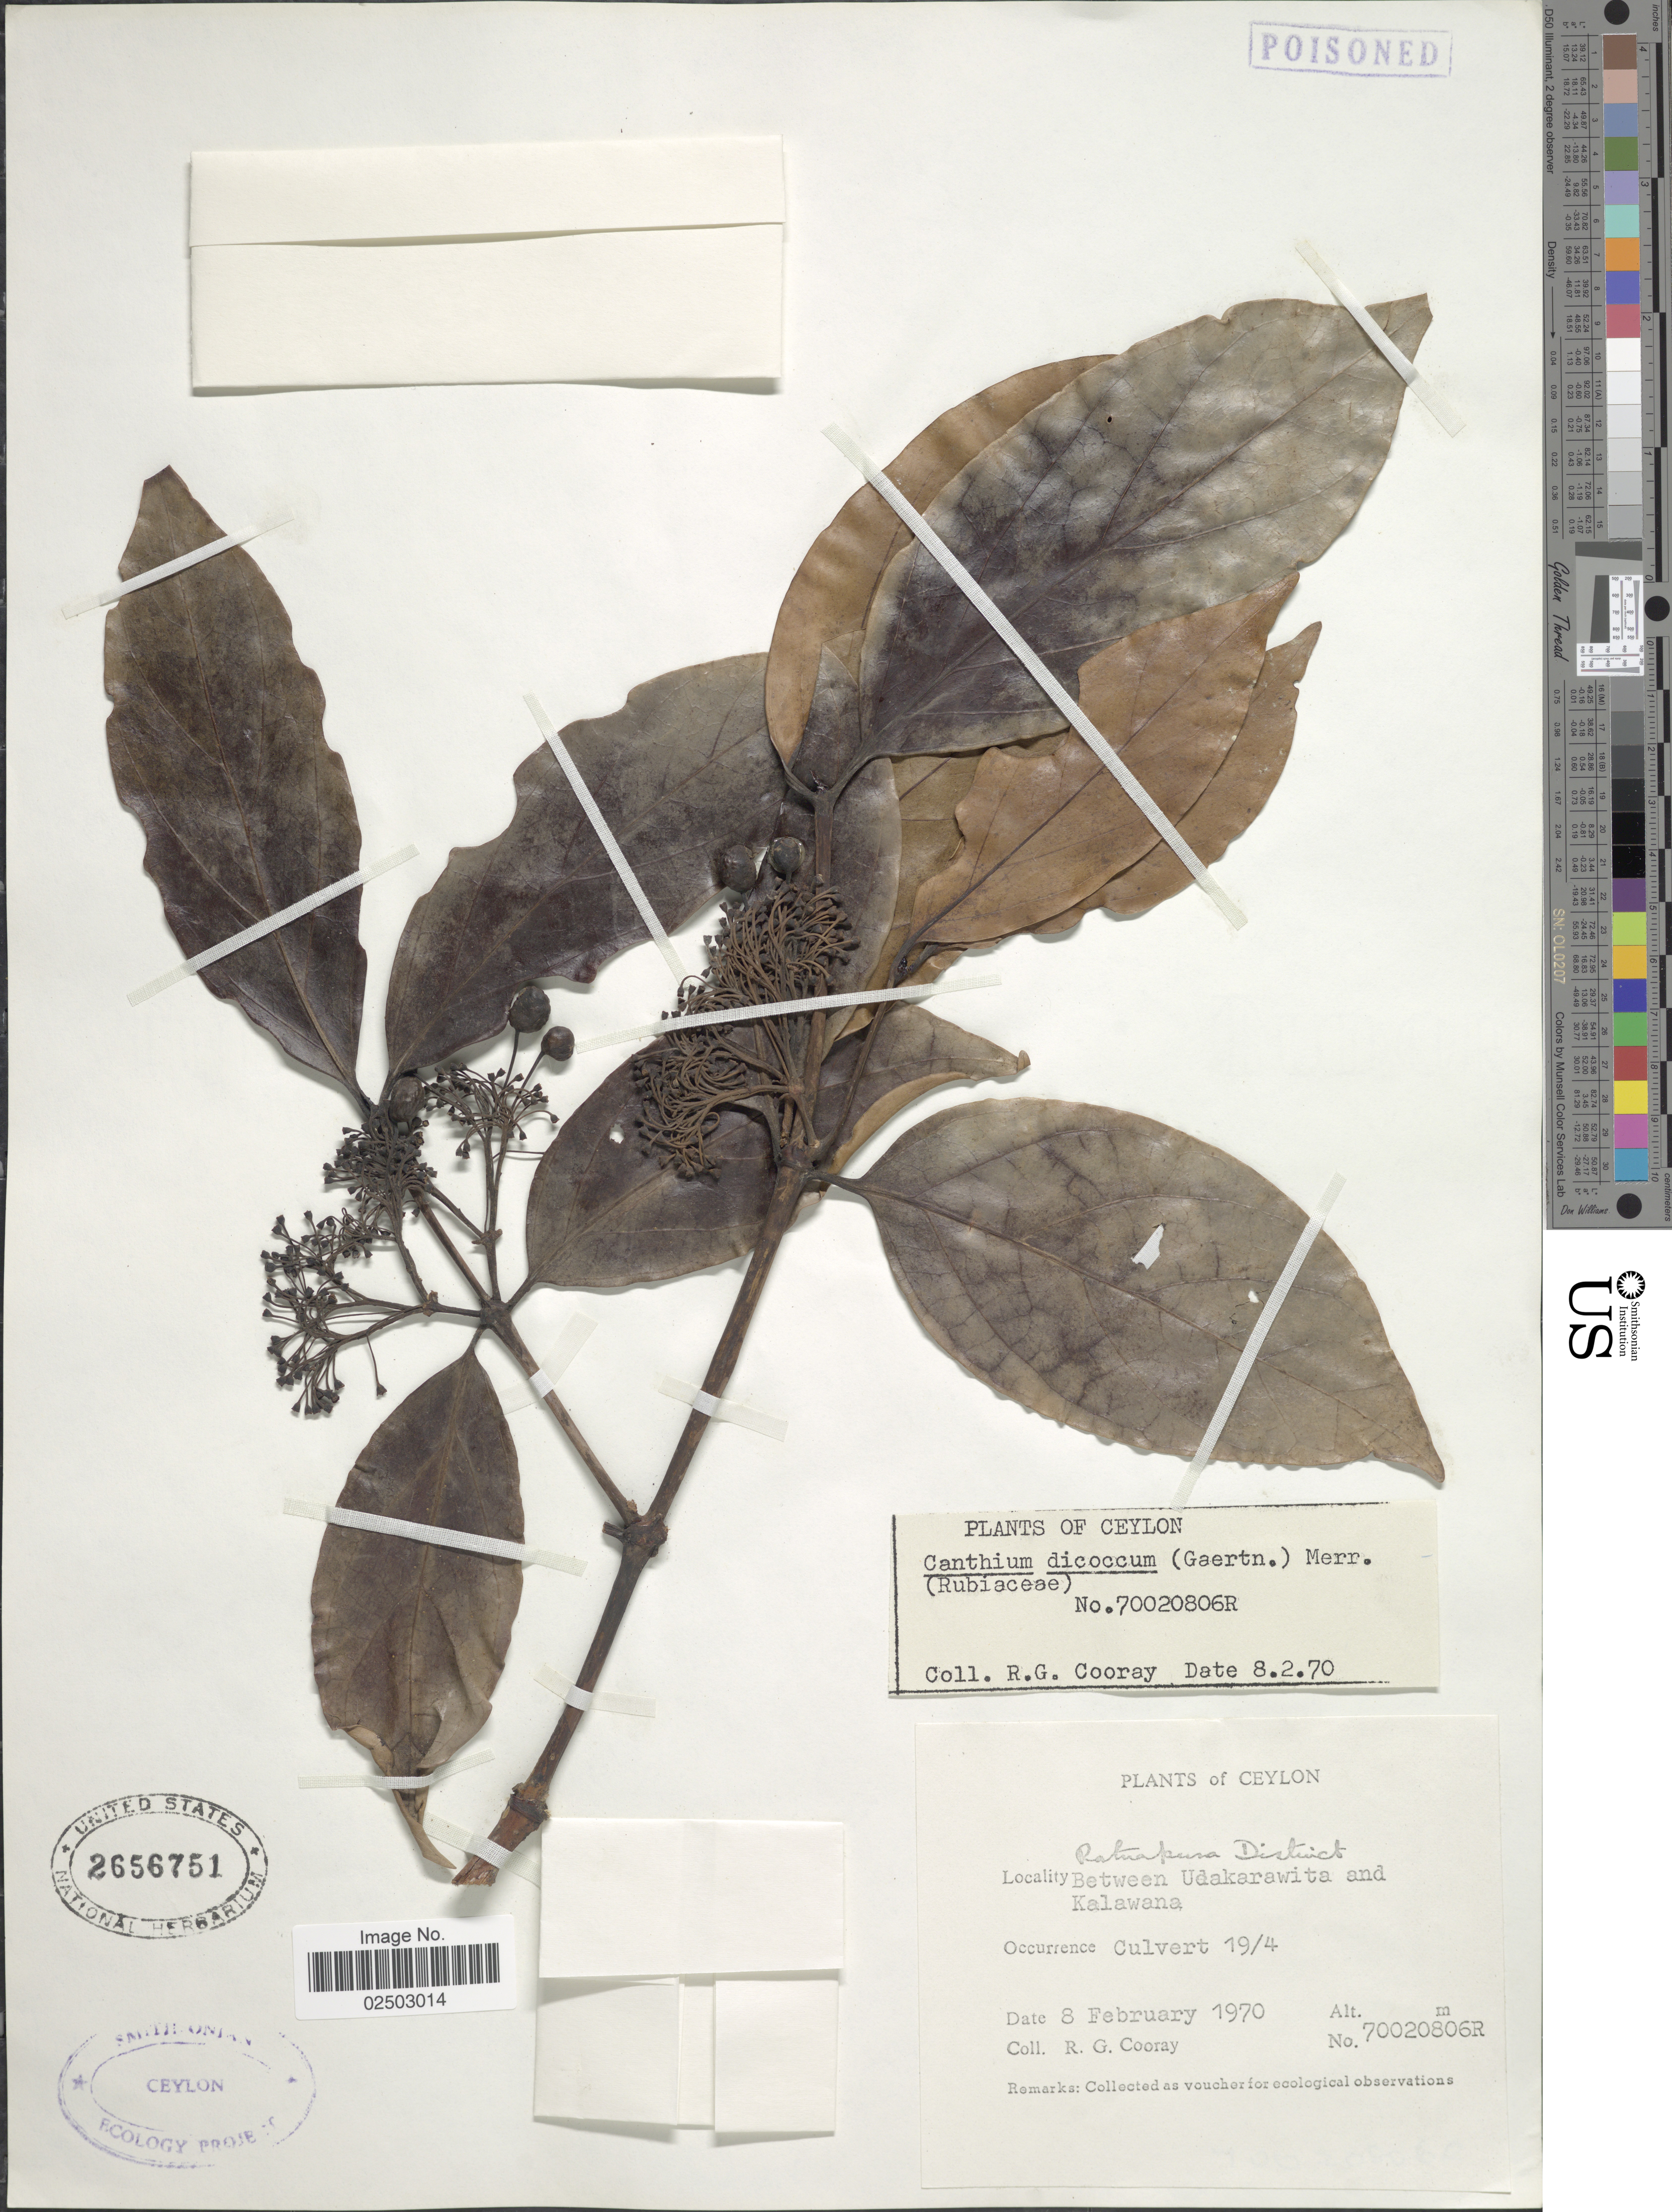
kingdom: Plantae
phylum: Tracheophyta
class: Magnoliopsida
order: Gentianales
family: Rubiaceae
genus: Canthium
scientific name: Canthium dicoccum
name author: (Gaertn.) Merr.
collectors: R. Cooray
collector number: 70020806R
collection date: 1970-02-08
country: Sri Lanka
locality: Ceylon, Ratuapisa District, between Udakarawita and Kalawana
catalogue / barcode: US 2656751